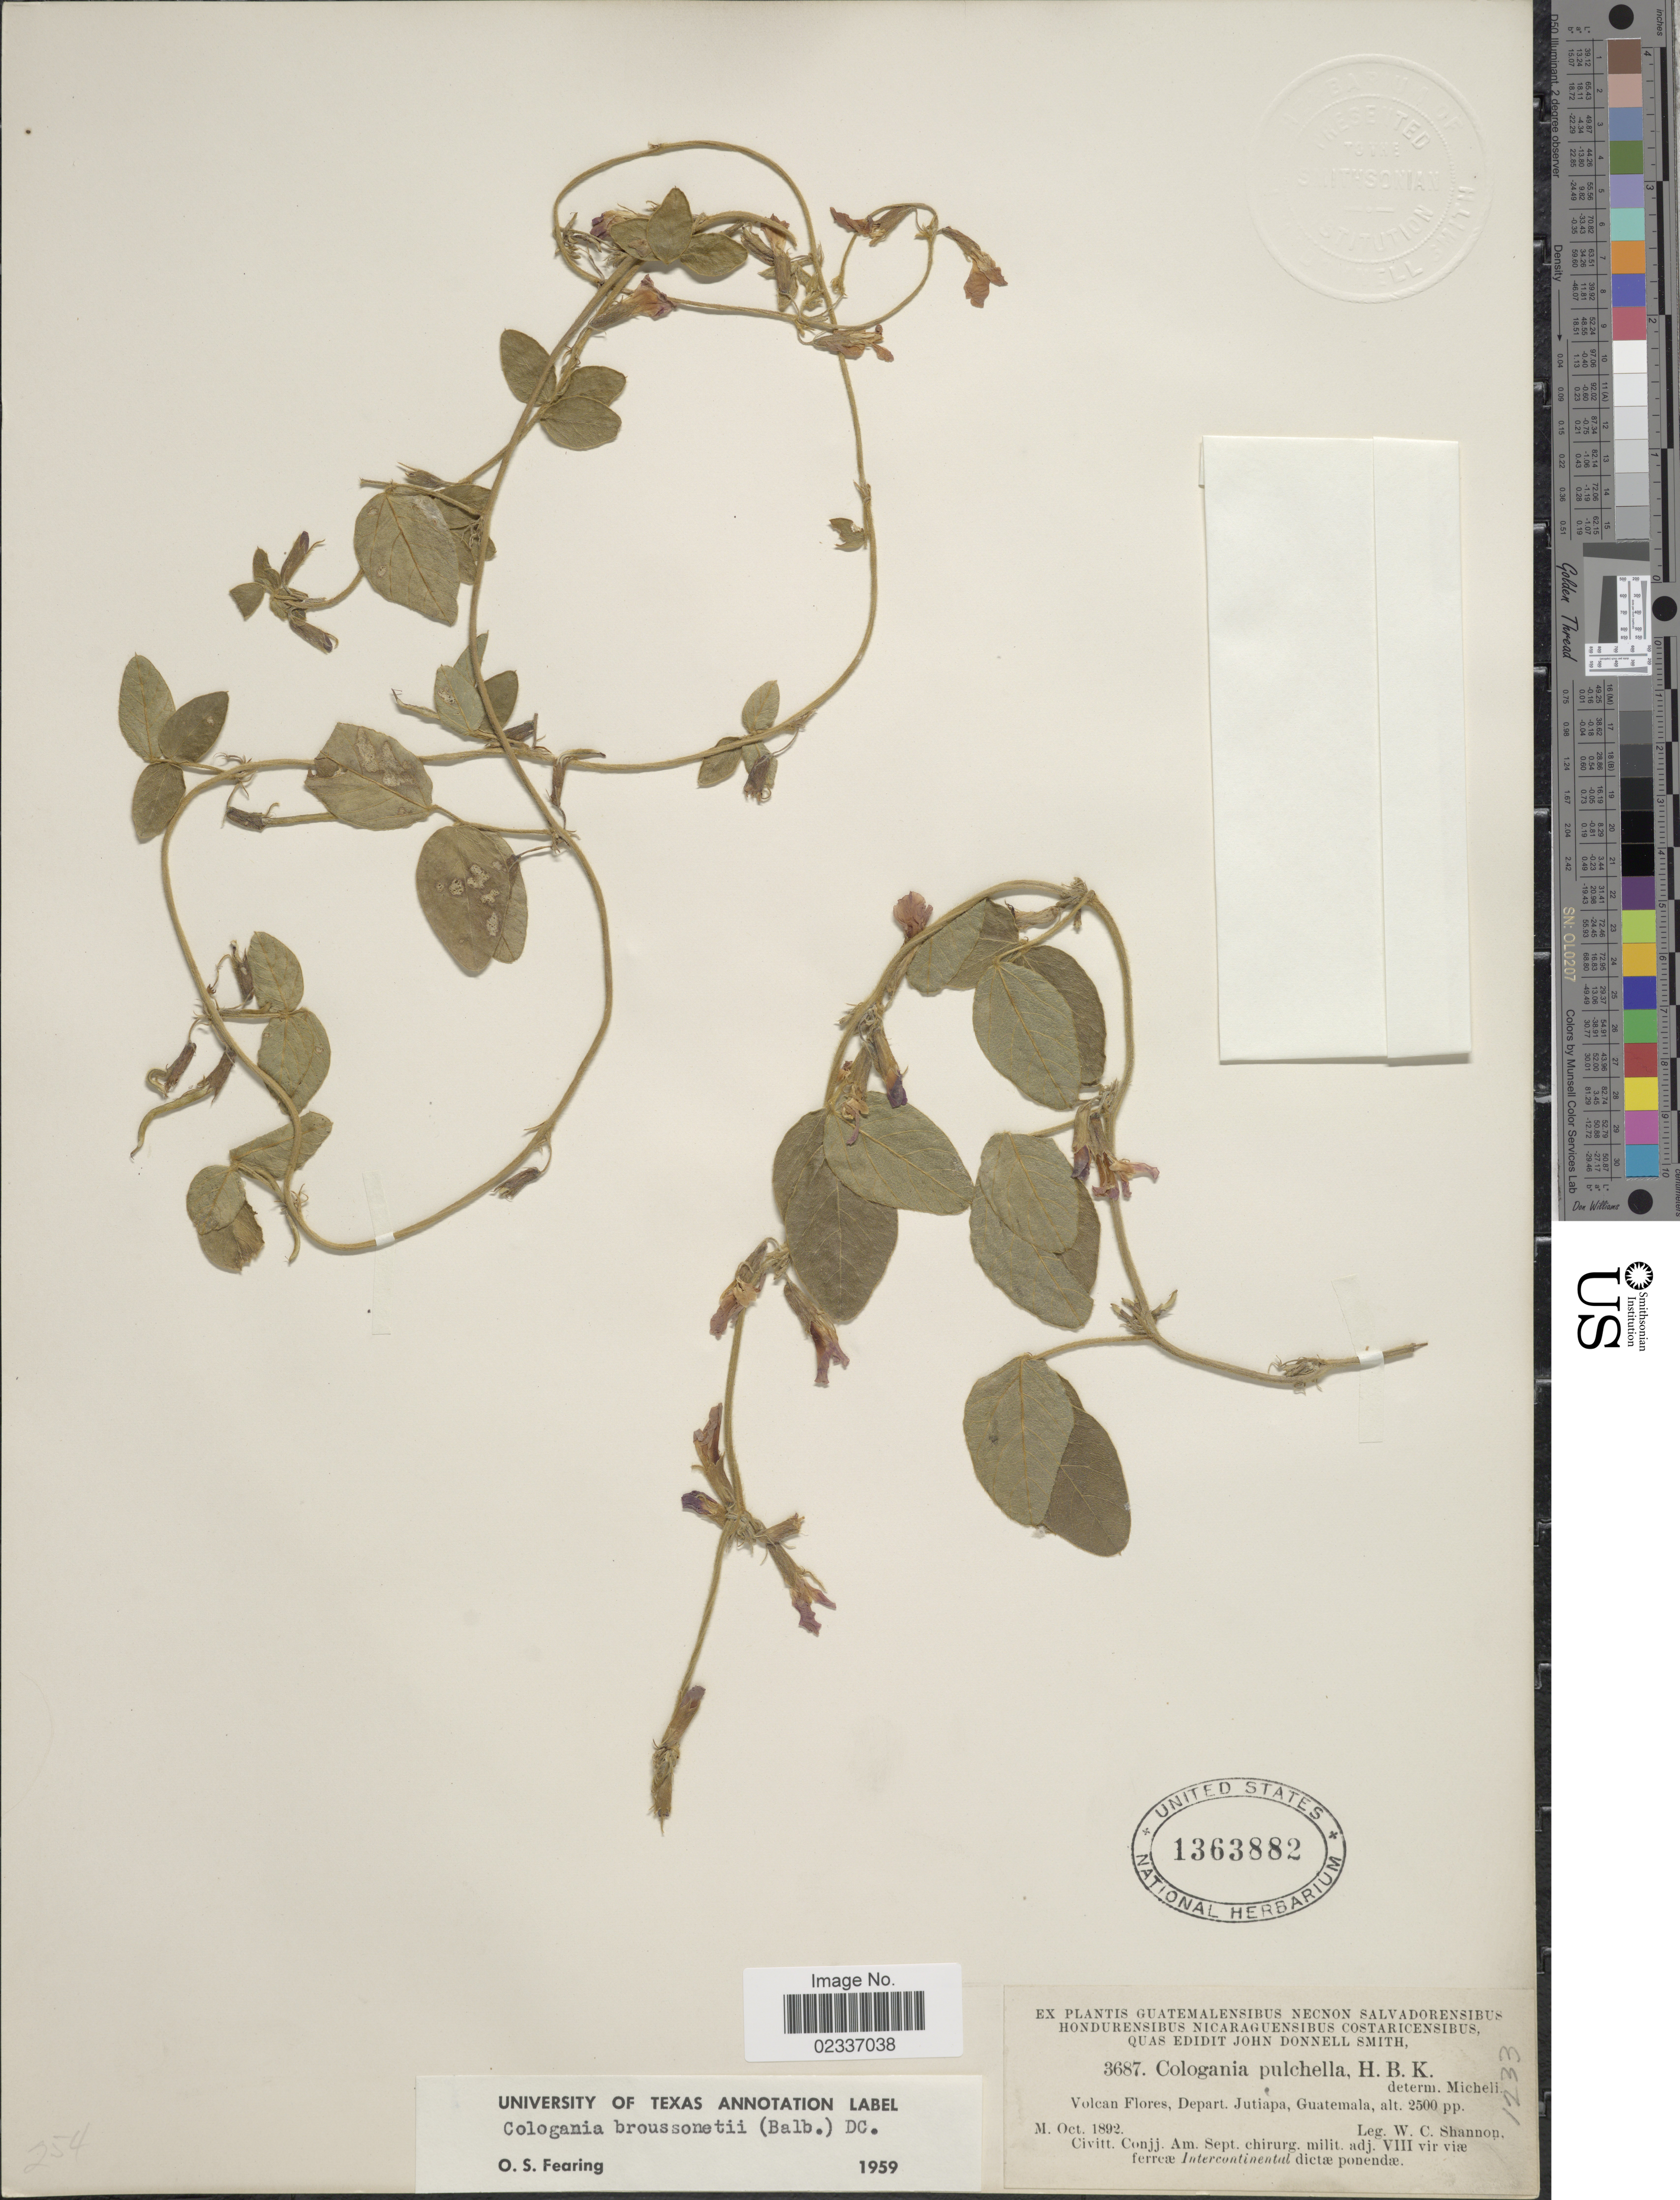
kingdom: Plantae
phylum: Tracheophyta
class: Magnoliopsida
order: Fabales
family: Fabaceae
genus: Cologania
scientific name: Cologania broussonetii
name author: (Balb.) DC.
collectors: W. C. Shannon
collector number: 3687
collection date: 1892-10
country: Guatemala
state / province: Jutiapa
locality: Volcan Flores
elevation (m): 762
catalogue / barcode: US 1363882